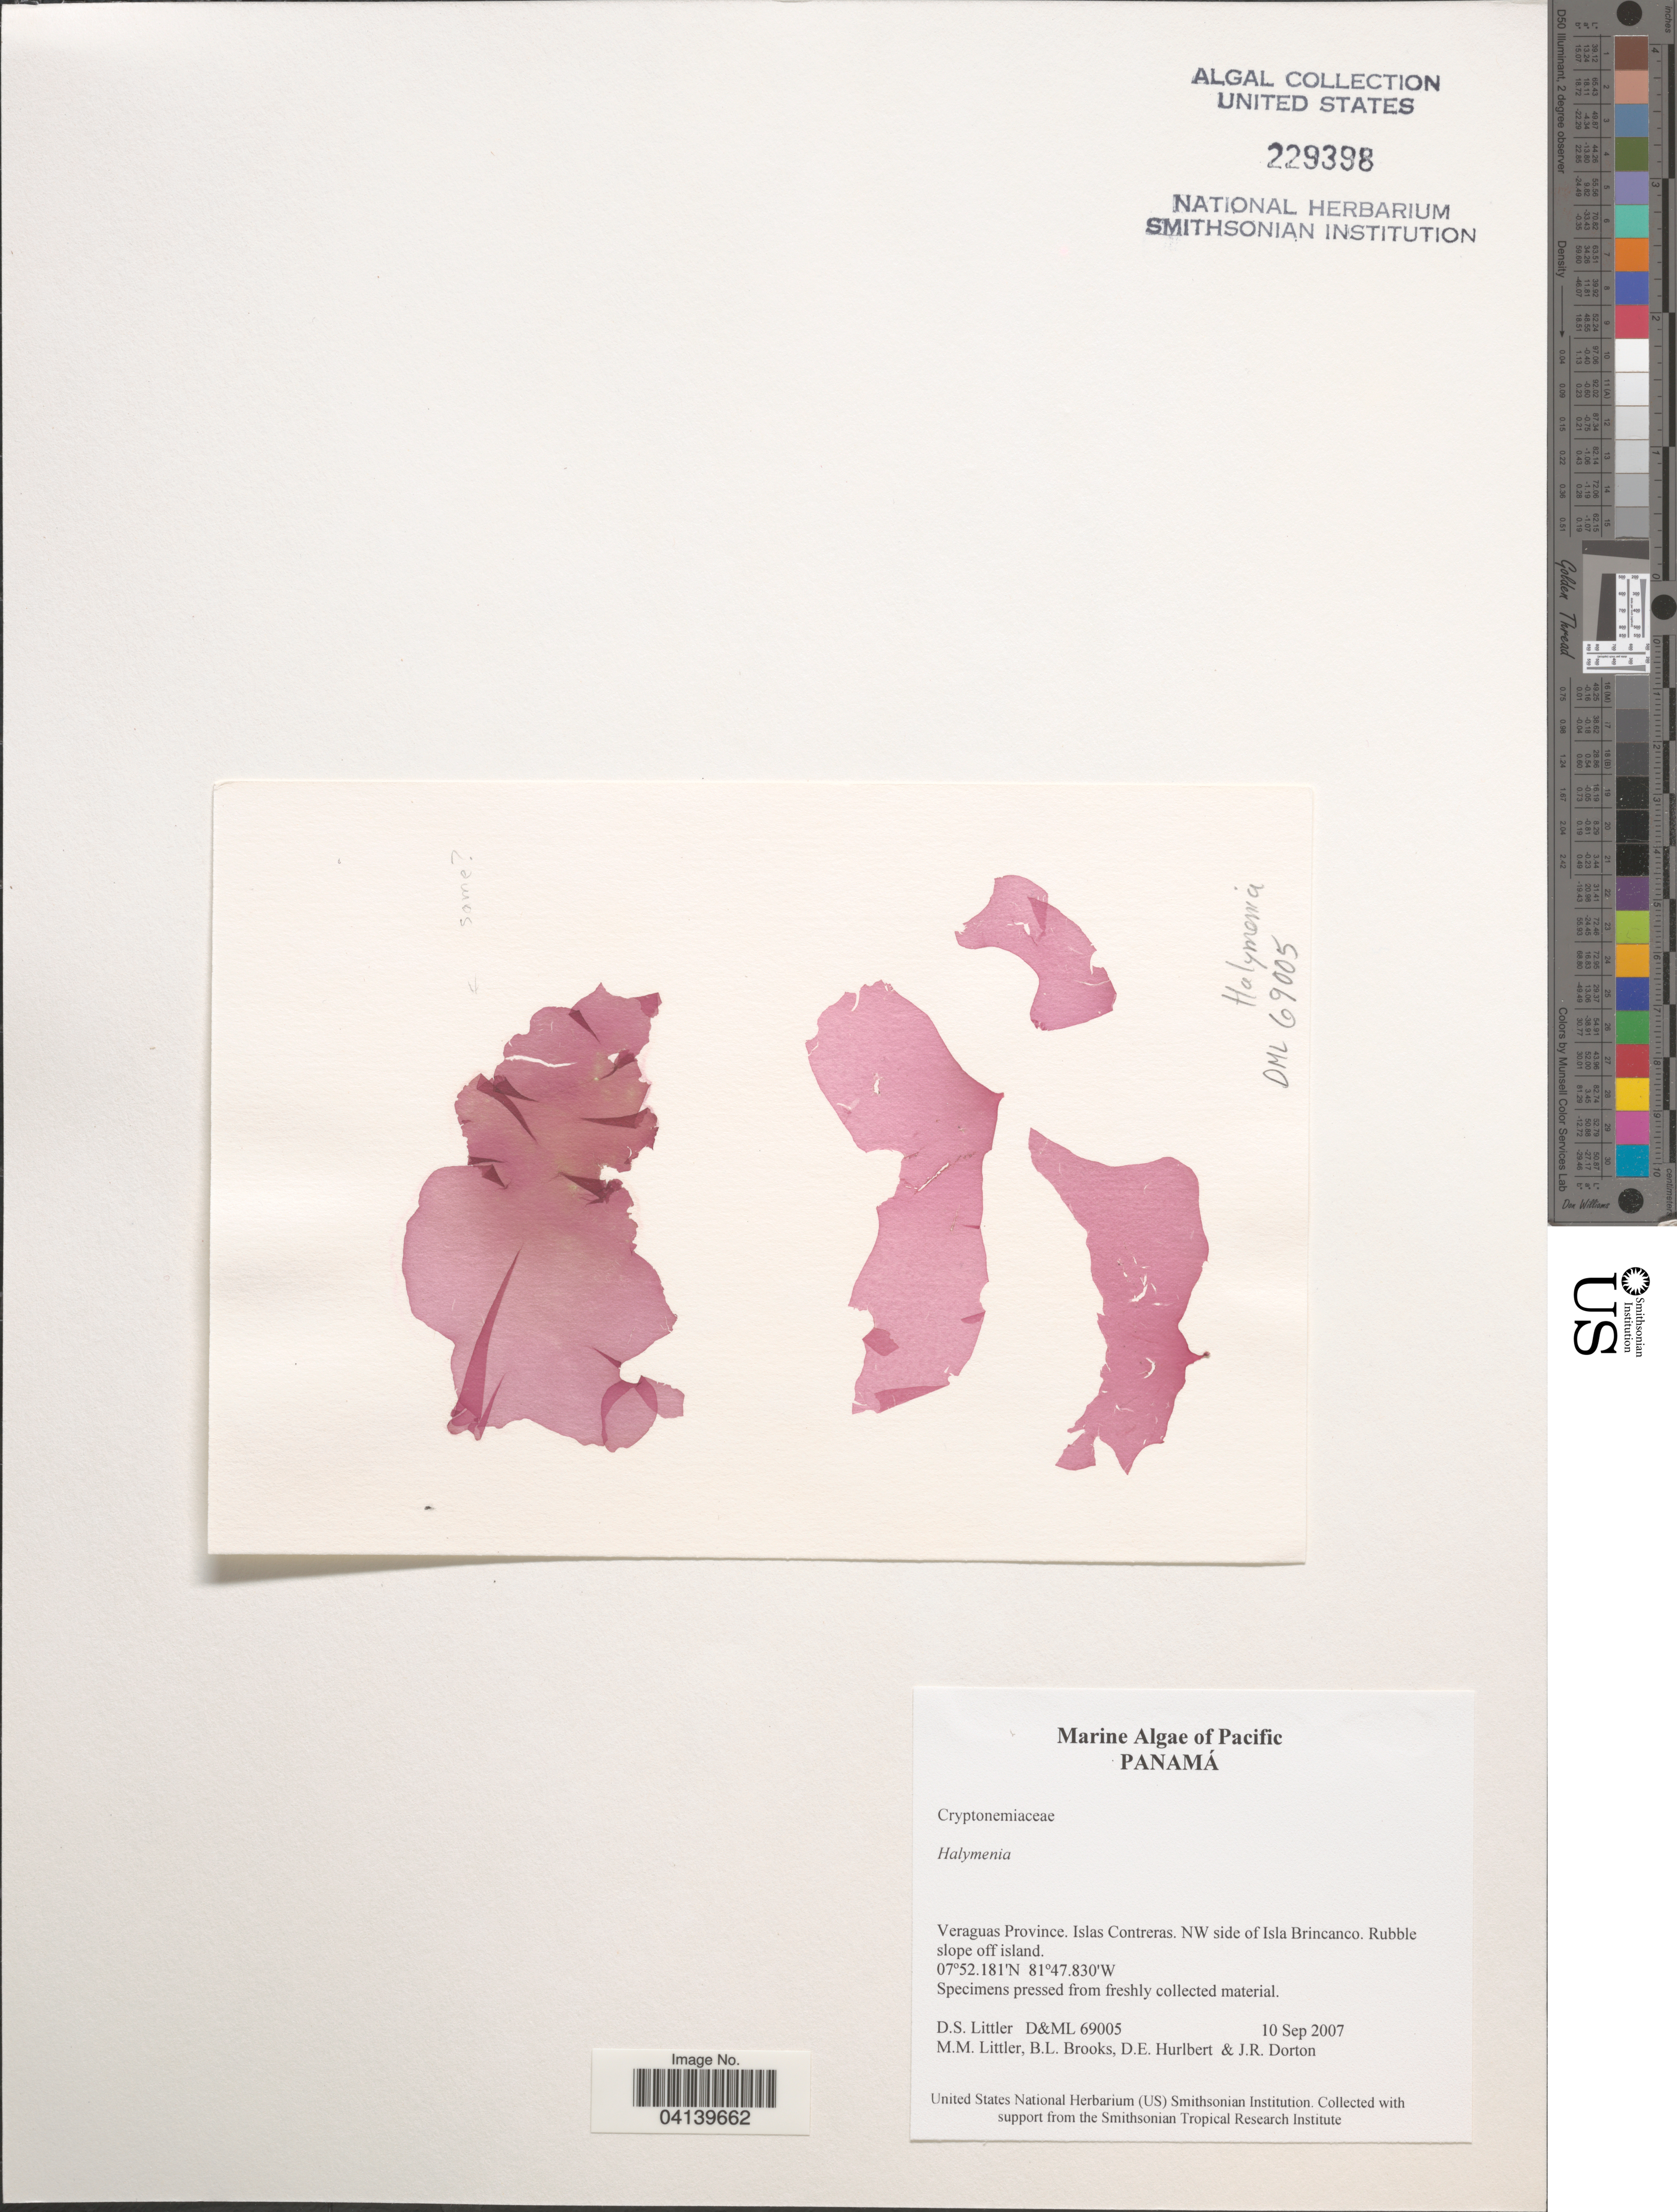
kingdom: Plantae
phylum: Rhodophyta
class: Florideophyceae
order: Halymeniales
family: Halymeniaceae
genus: Halymenia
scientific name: Halymenia sp.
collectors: D. S. Littler, B. Brooks, D. Hurlbert & J. Dorton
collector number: D&ML69005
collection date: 2007-09-10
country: Panama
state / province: Veraguas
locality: Islas Contreras. NW side of Isla Brincanco. Rubble slope off island.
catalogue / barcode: US 229398